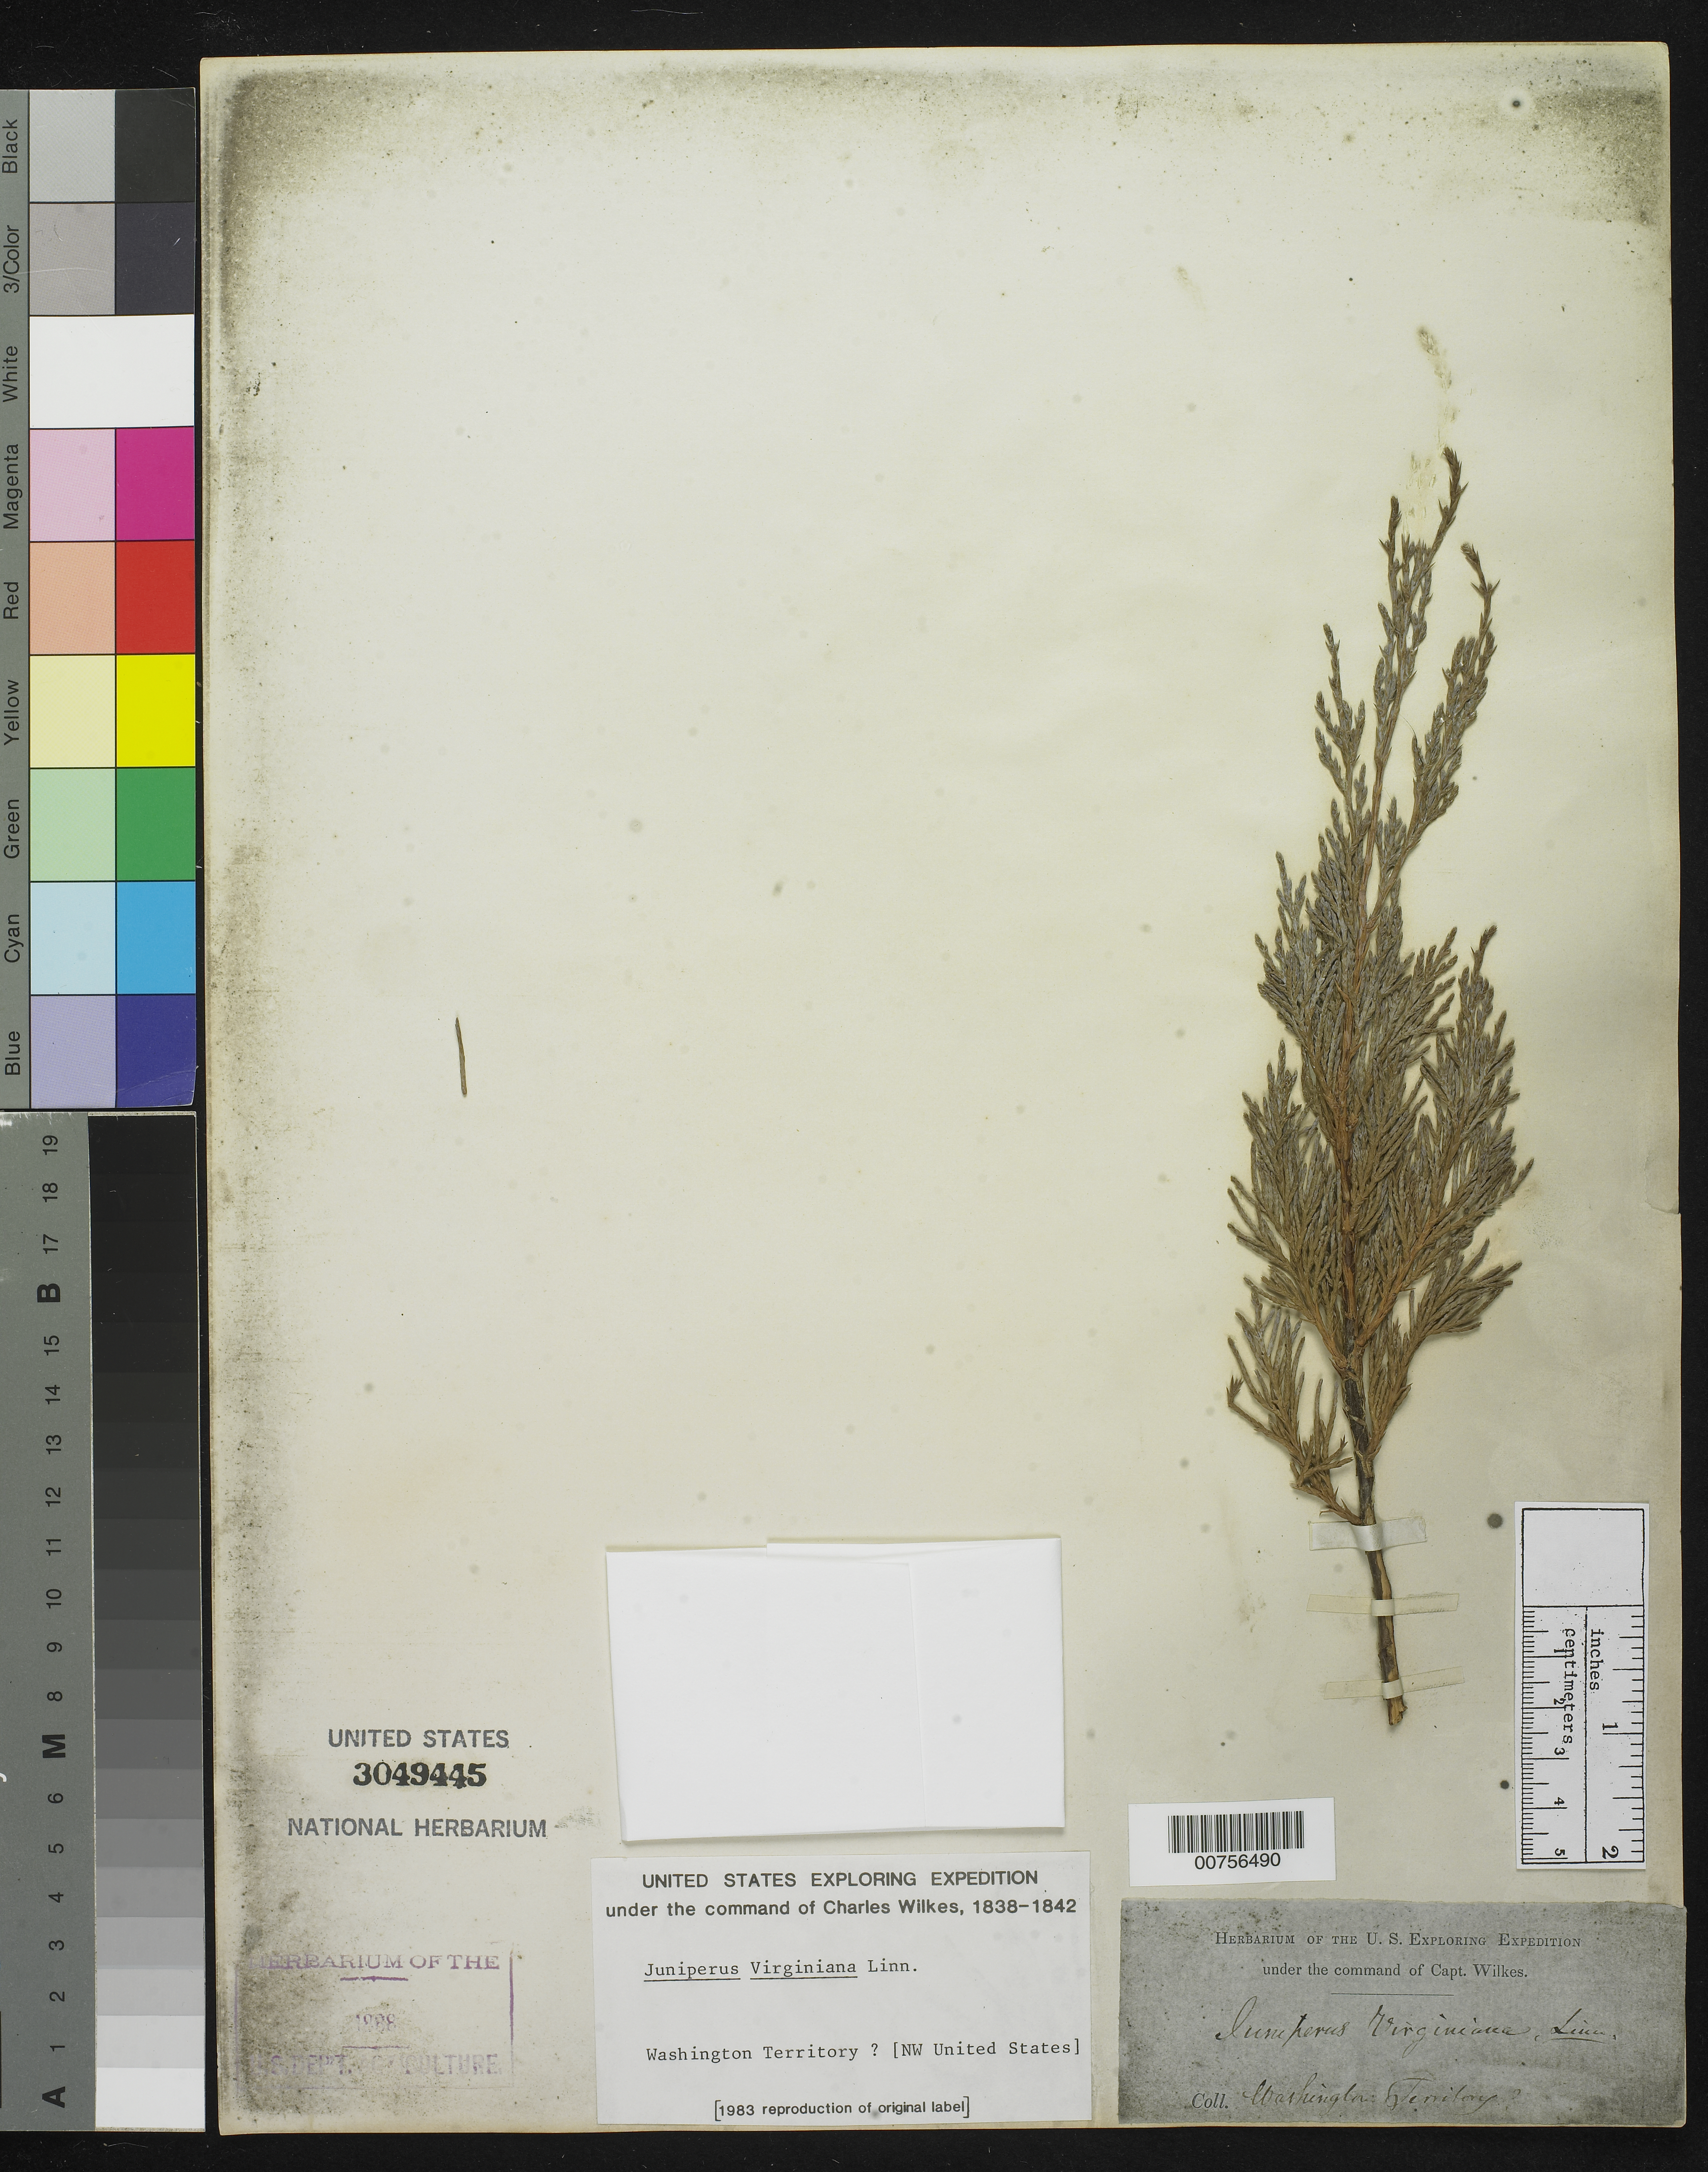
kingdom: Plantae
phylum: Tracheophyta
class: Pinopsida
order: Pinales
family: Cupressaceae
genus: Juniperus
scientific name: Juniperus virginiana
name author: L.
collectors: Wilkes Explor. Exped.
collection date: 1838/1842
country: United States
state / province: Washington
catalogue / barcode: US 3049445